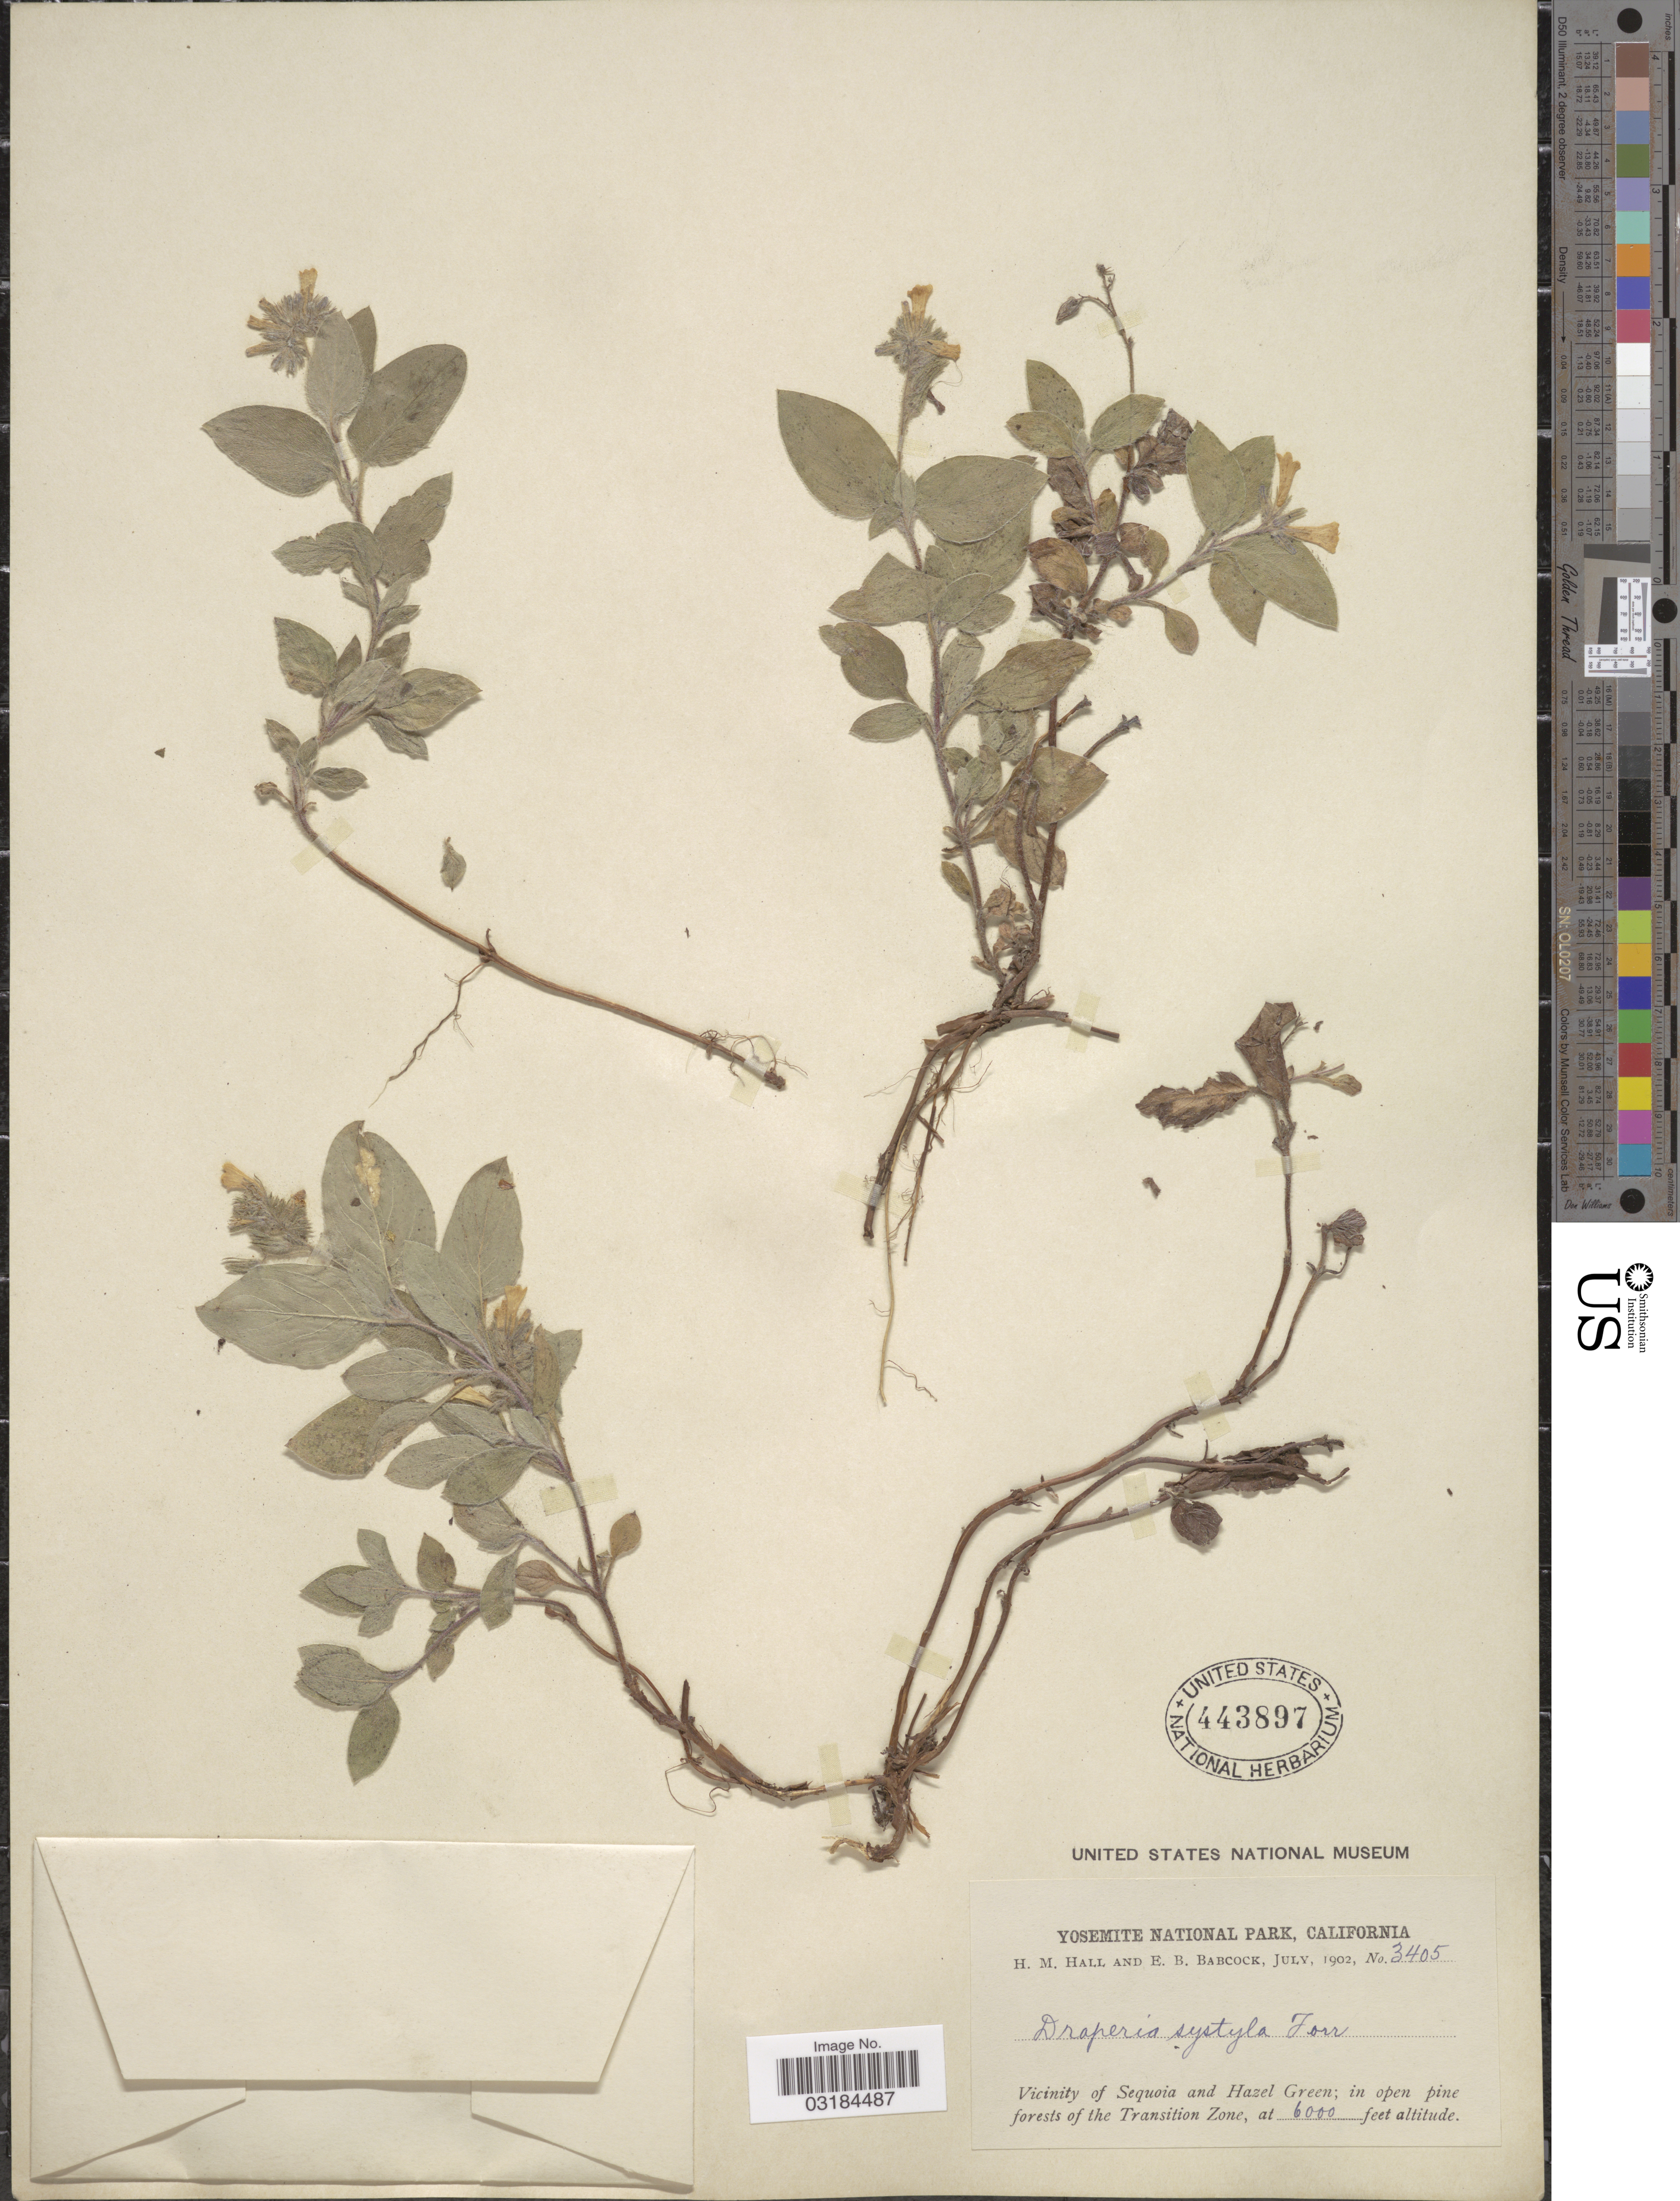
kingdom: Plantae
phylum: Tracheophyta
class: Magnoliopsida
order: Boraginales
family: Hydrophyllaceae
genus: Draperia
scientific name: Draperia systyla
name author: (A. Gray) Torr.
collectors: H. M. Hall & E. B. Babcock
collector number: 3405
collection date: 1902-07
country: United States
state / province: California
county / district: Mariposa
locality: Yosemite National Park. Vicinity of Sequoia and Hazel Green.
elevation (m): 1829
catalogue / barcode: US 443897